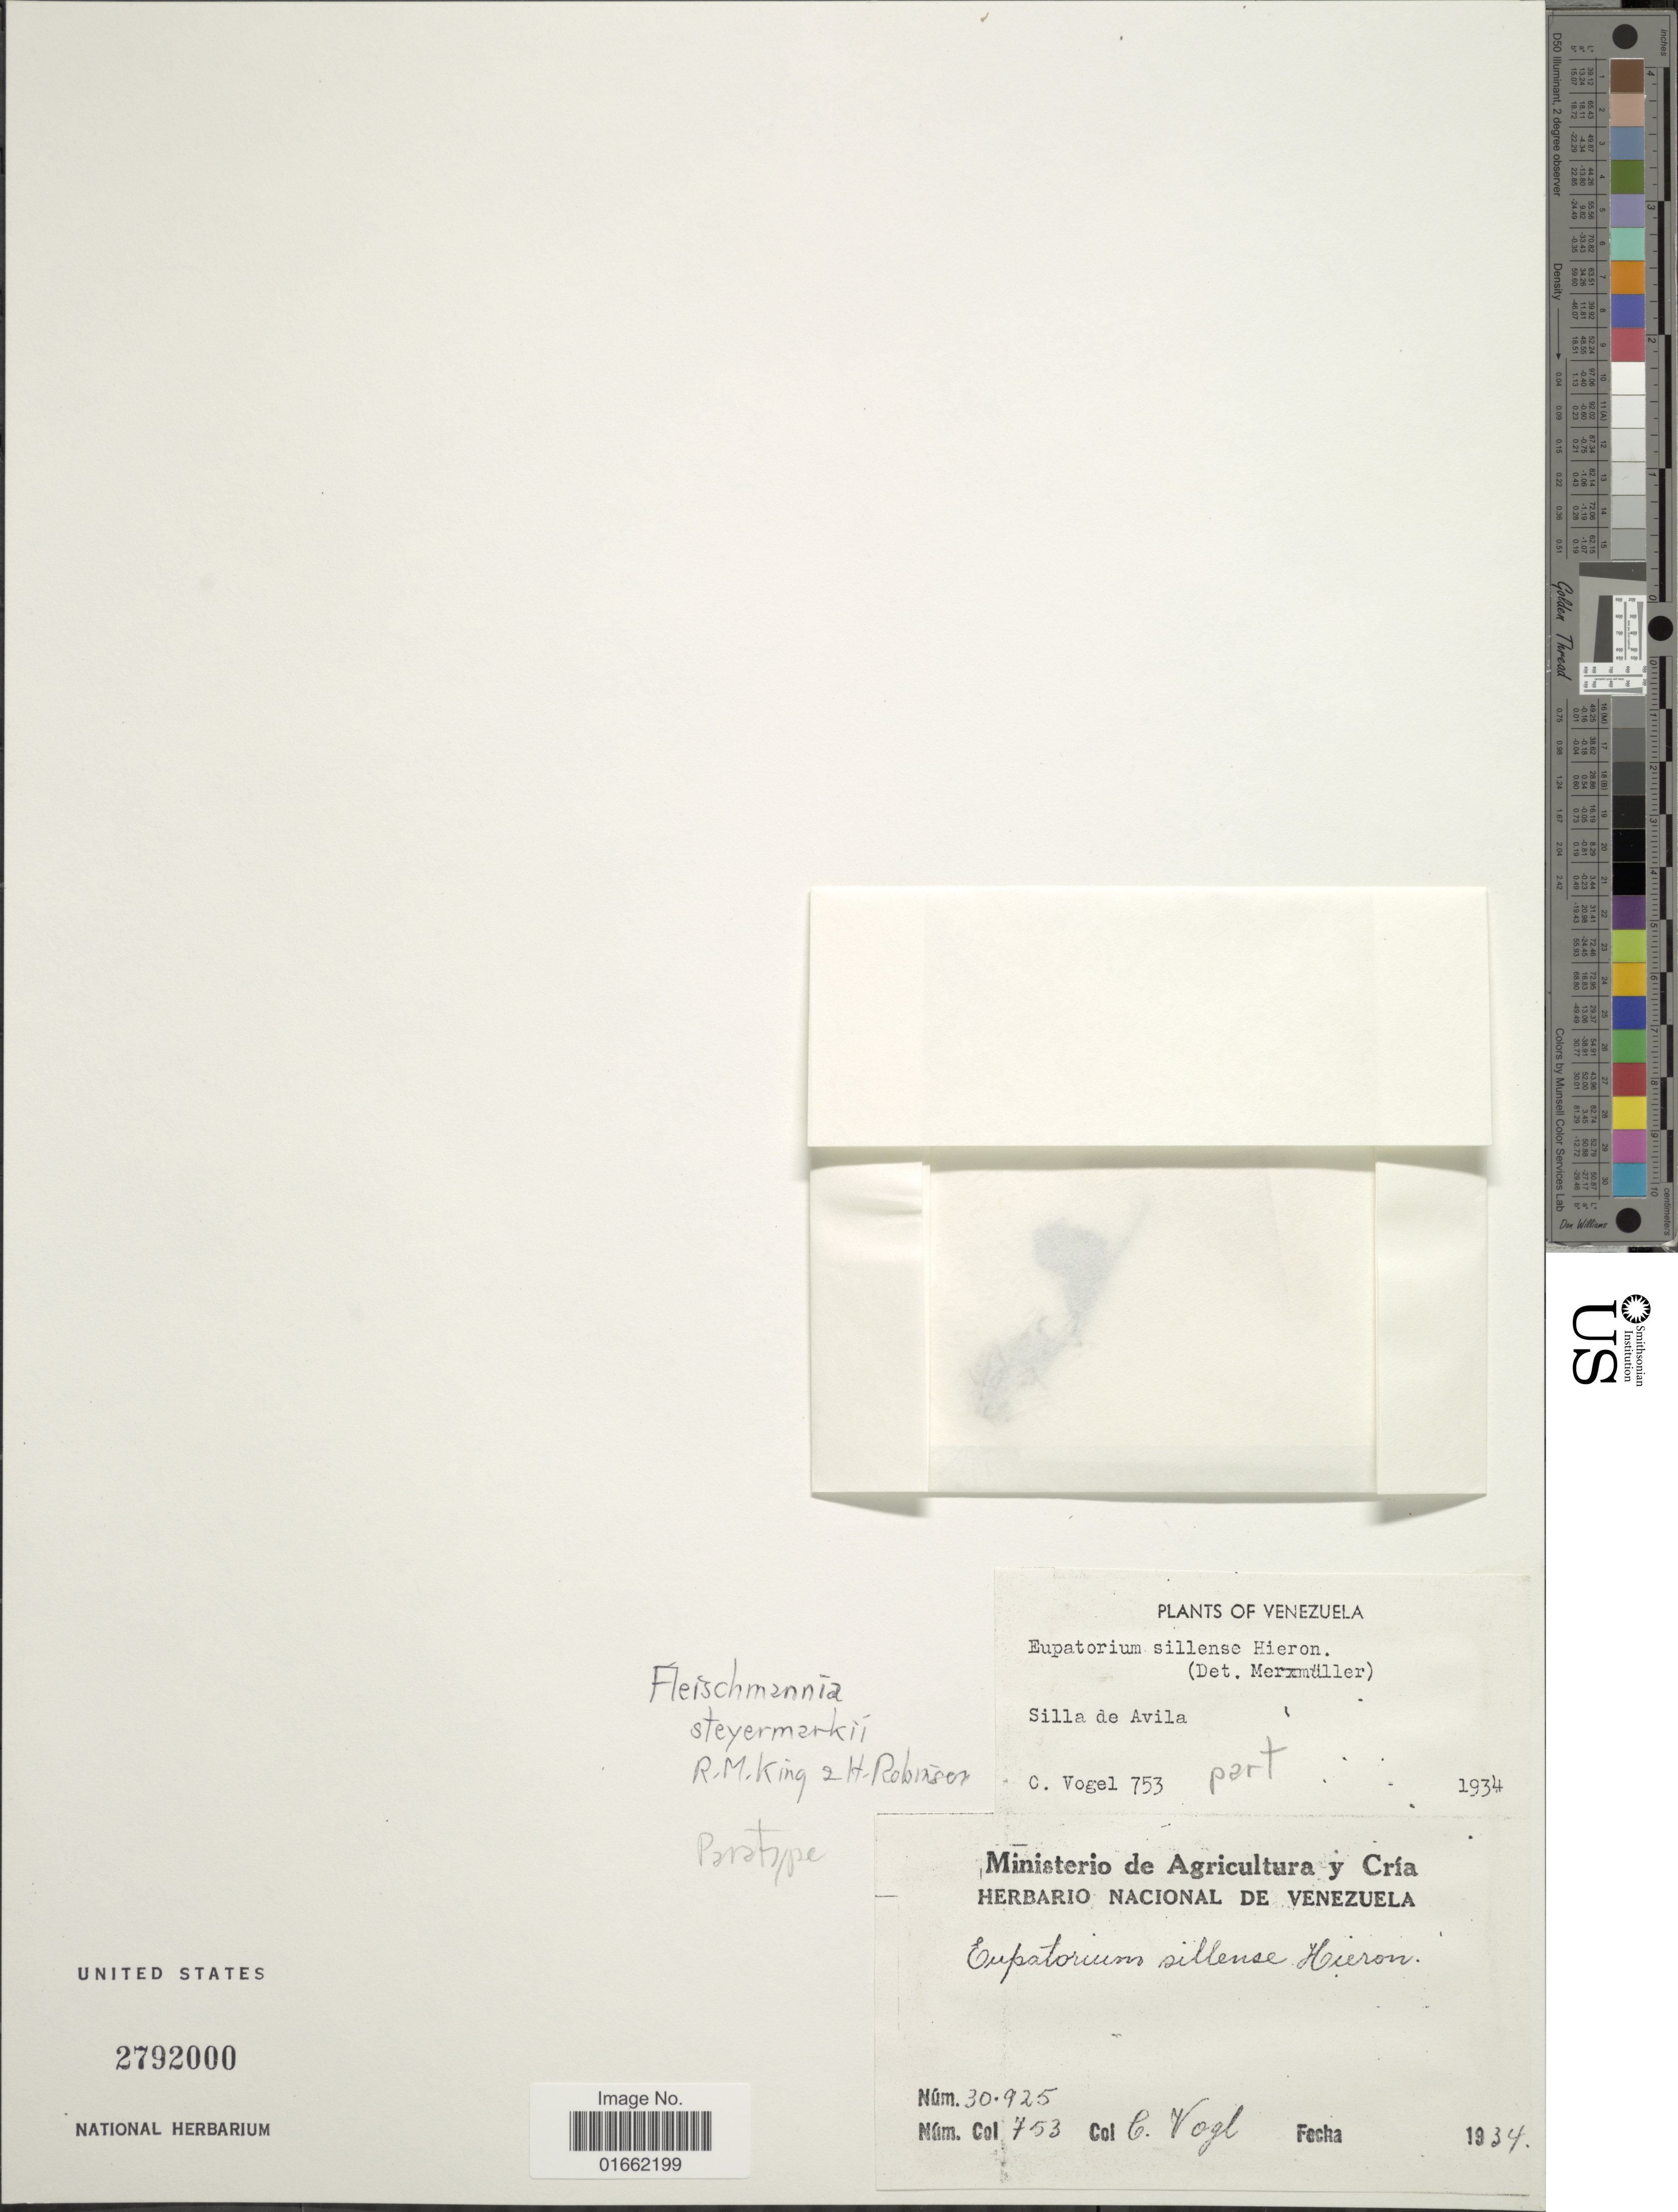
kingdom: Plantae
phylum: Tracheophyta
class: Magnoliopsida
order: Asterales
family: Asteraceae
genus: Fleischmannia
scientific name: Fleischmannia steyermarkii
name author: R.M. King & H. Rob.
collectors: C. Vogel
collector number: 753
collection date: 1934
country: Venezuela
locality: Silla de Avila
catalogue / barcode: US 2792000